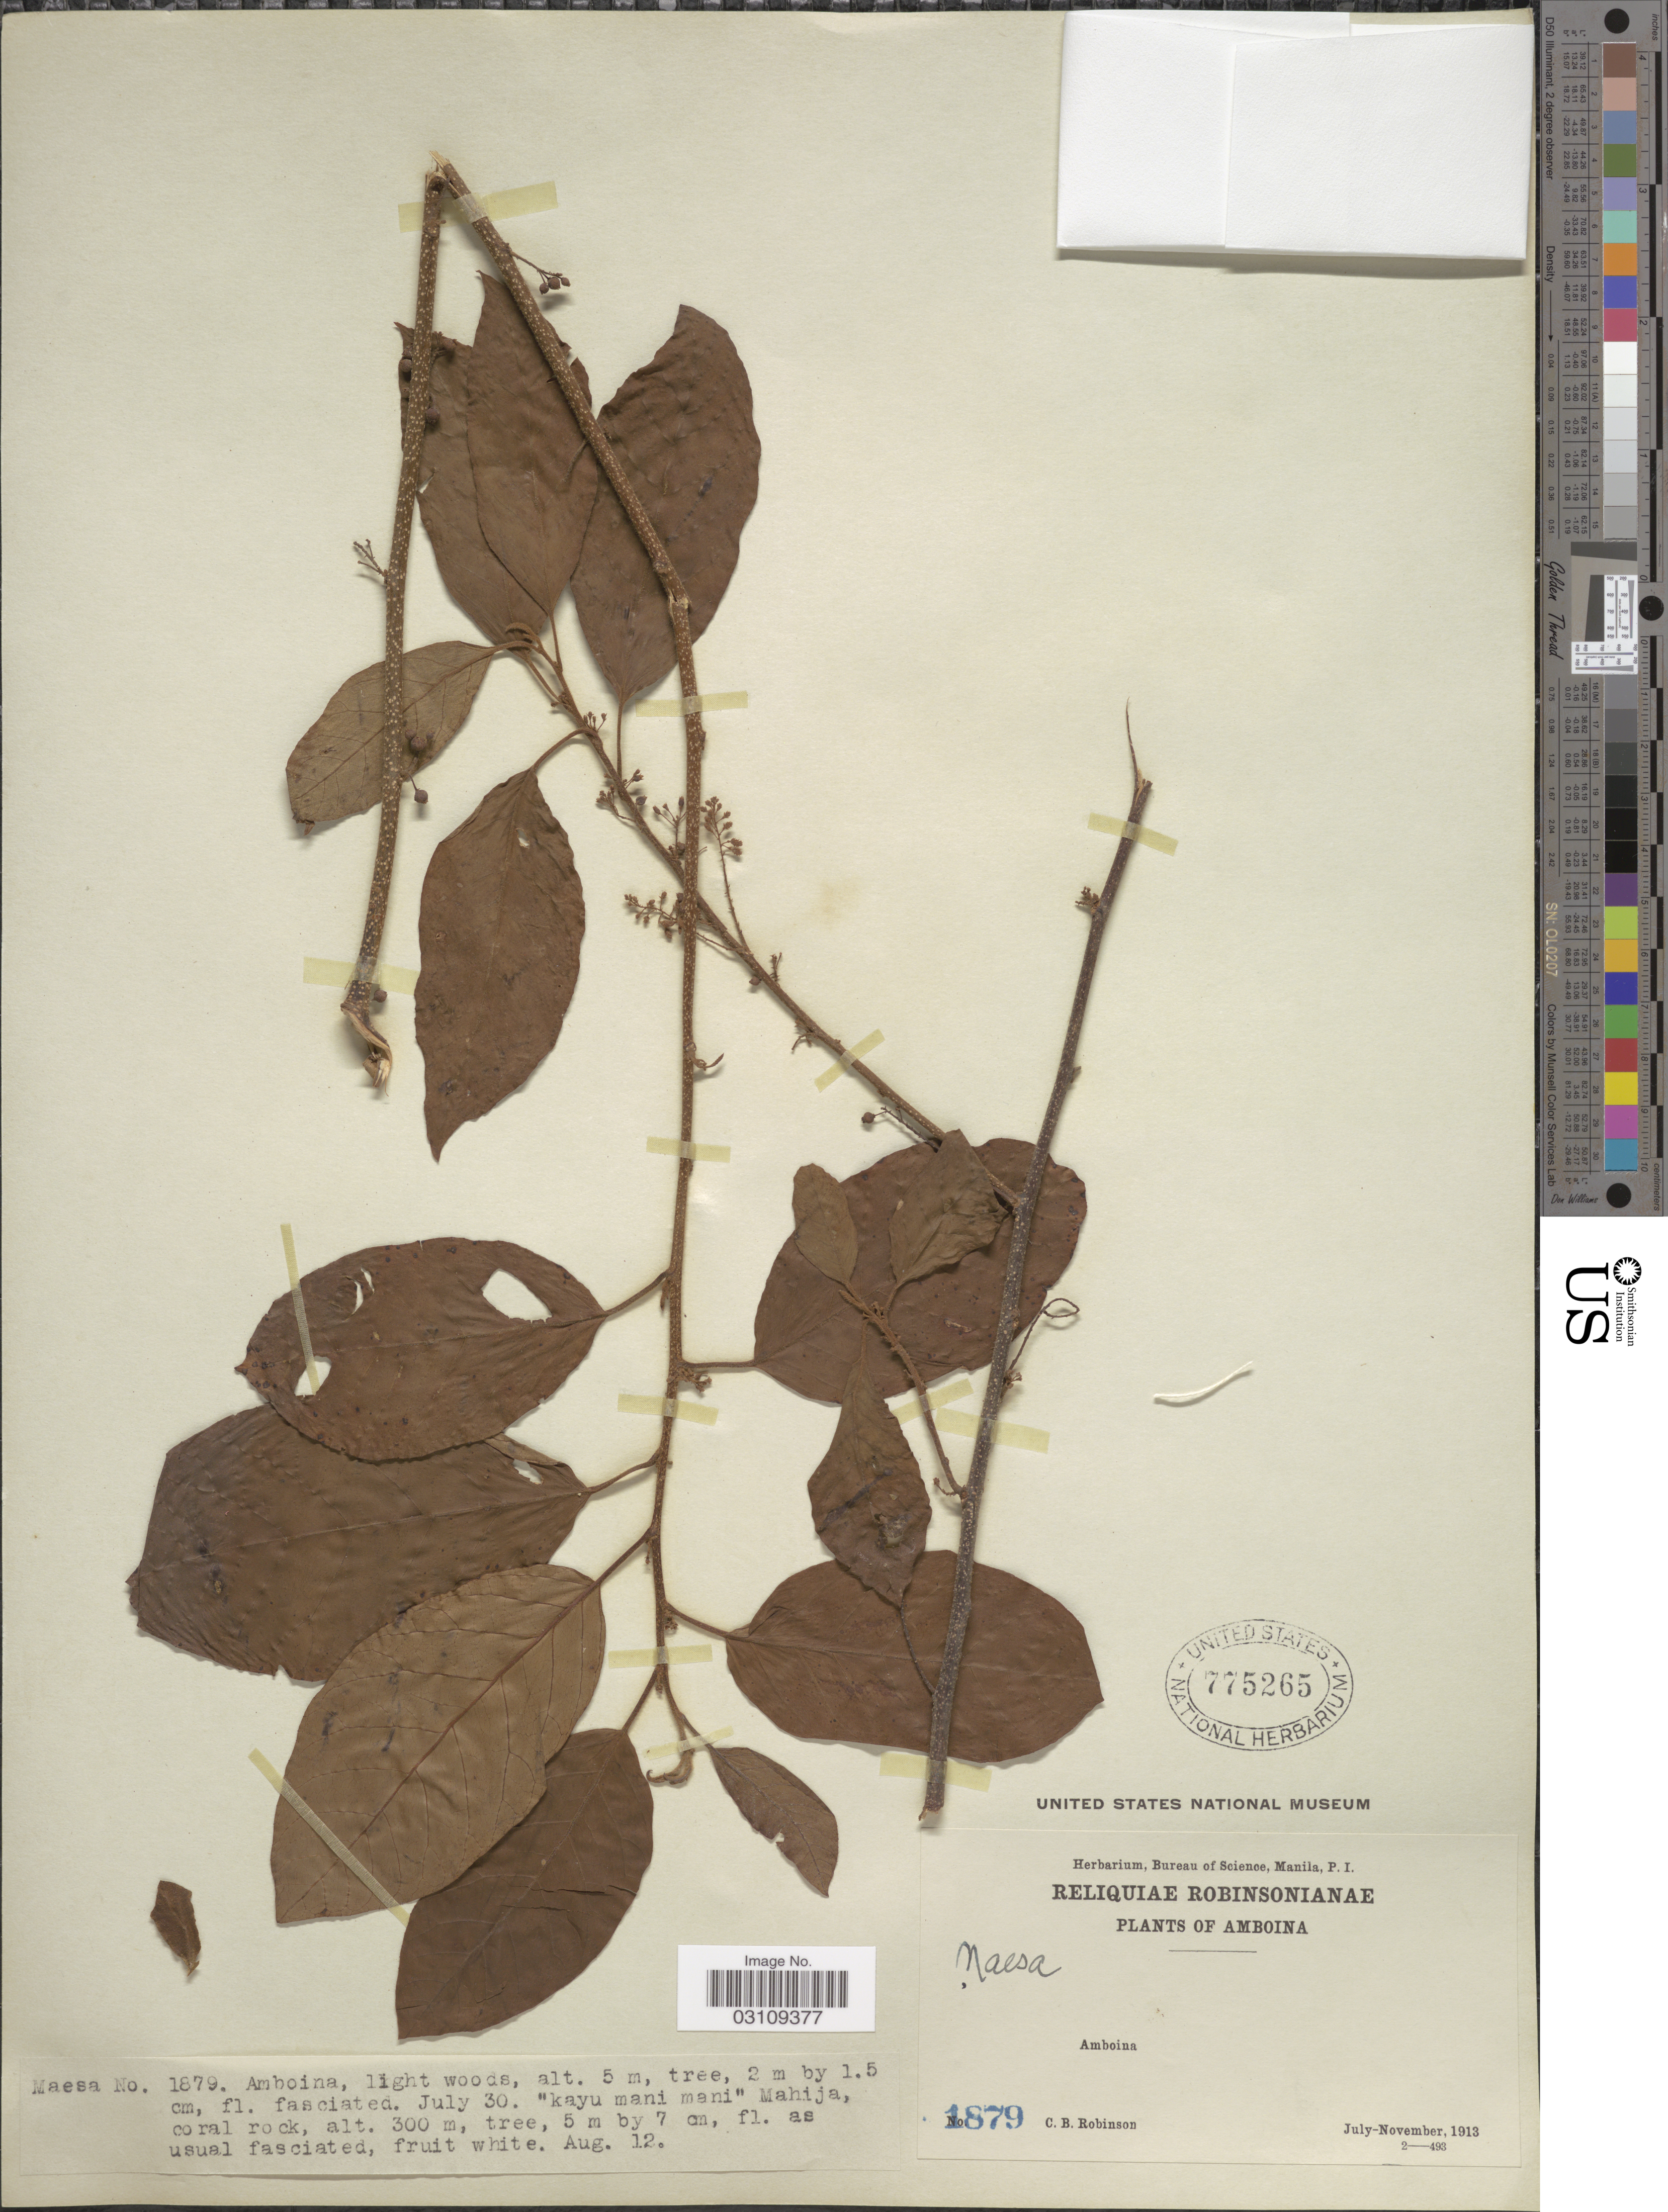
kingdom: Plantae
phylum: Tracheophyta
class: Magnoliopsida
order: Ericales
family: Primulaceae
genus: Maesa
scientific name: Maesa sp.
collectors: C. Robinson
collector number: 1879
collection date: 1913-08-12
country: Indonesia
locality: Amboina.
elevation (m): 300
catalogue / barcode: US 775265